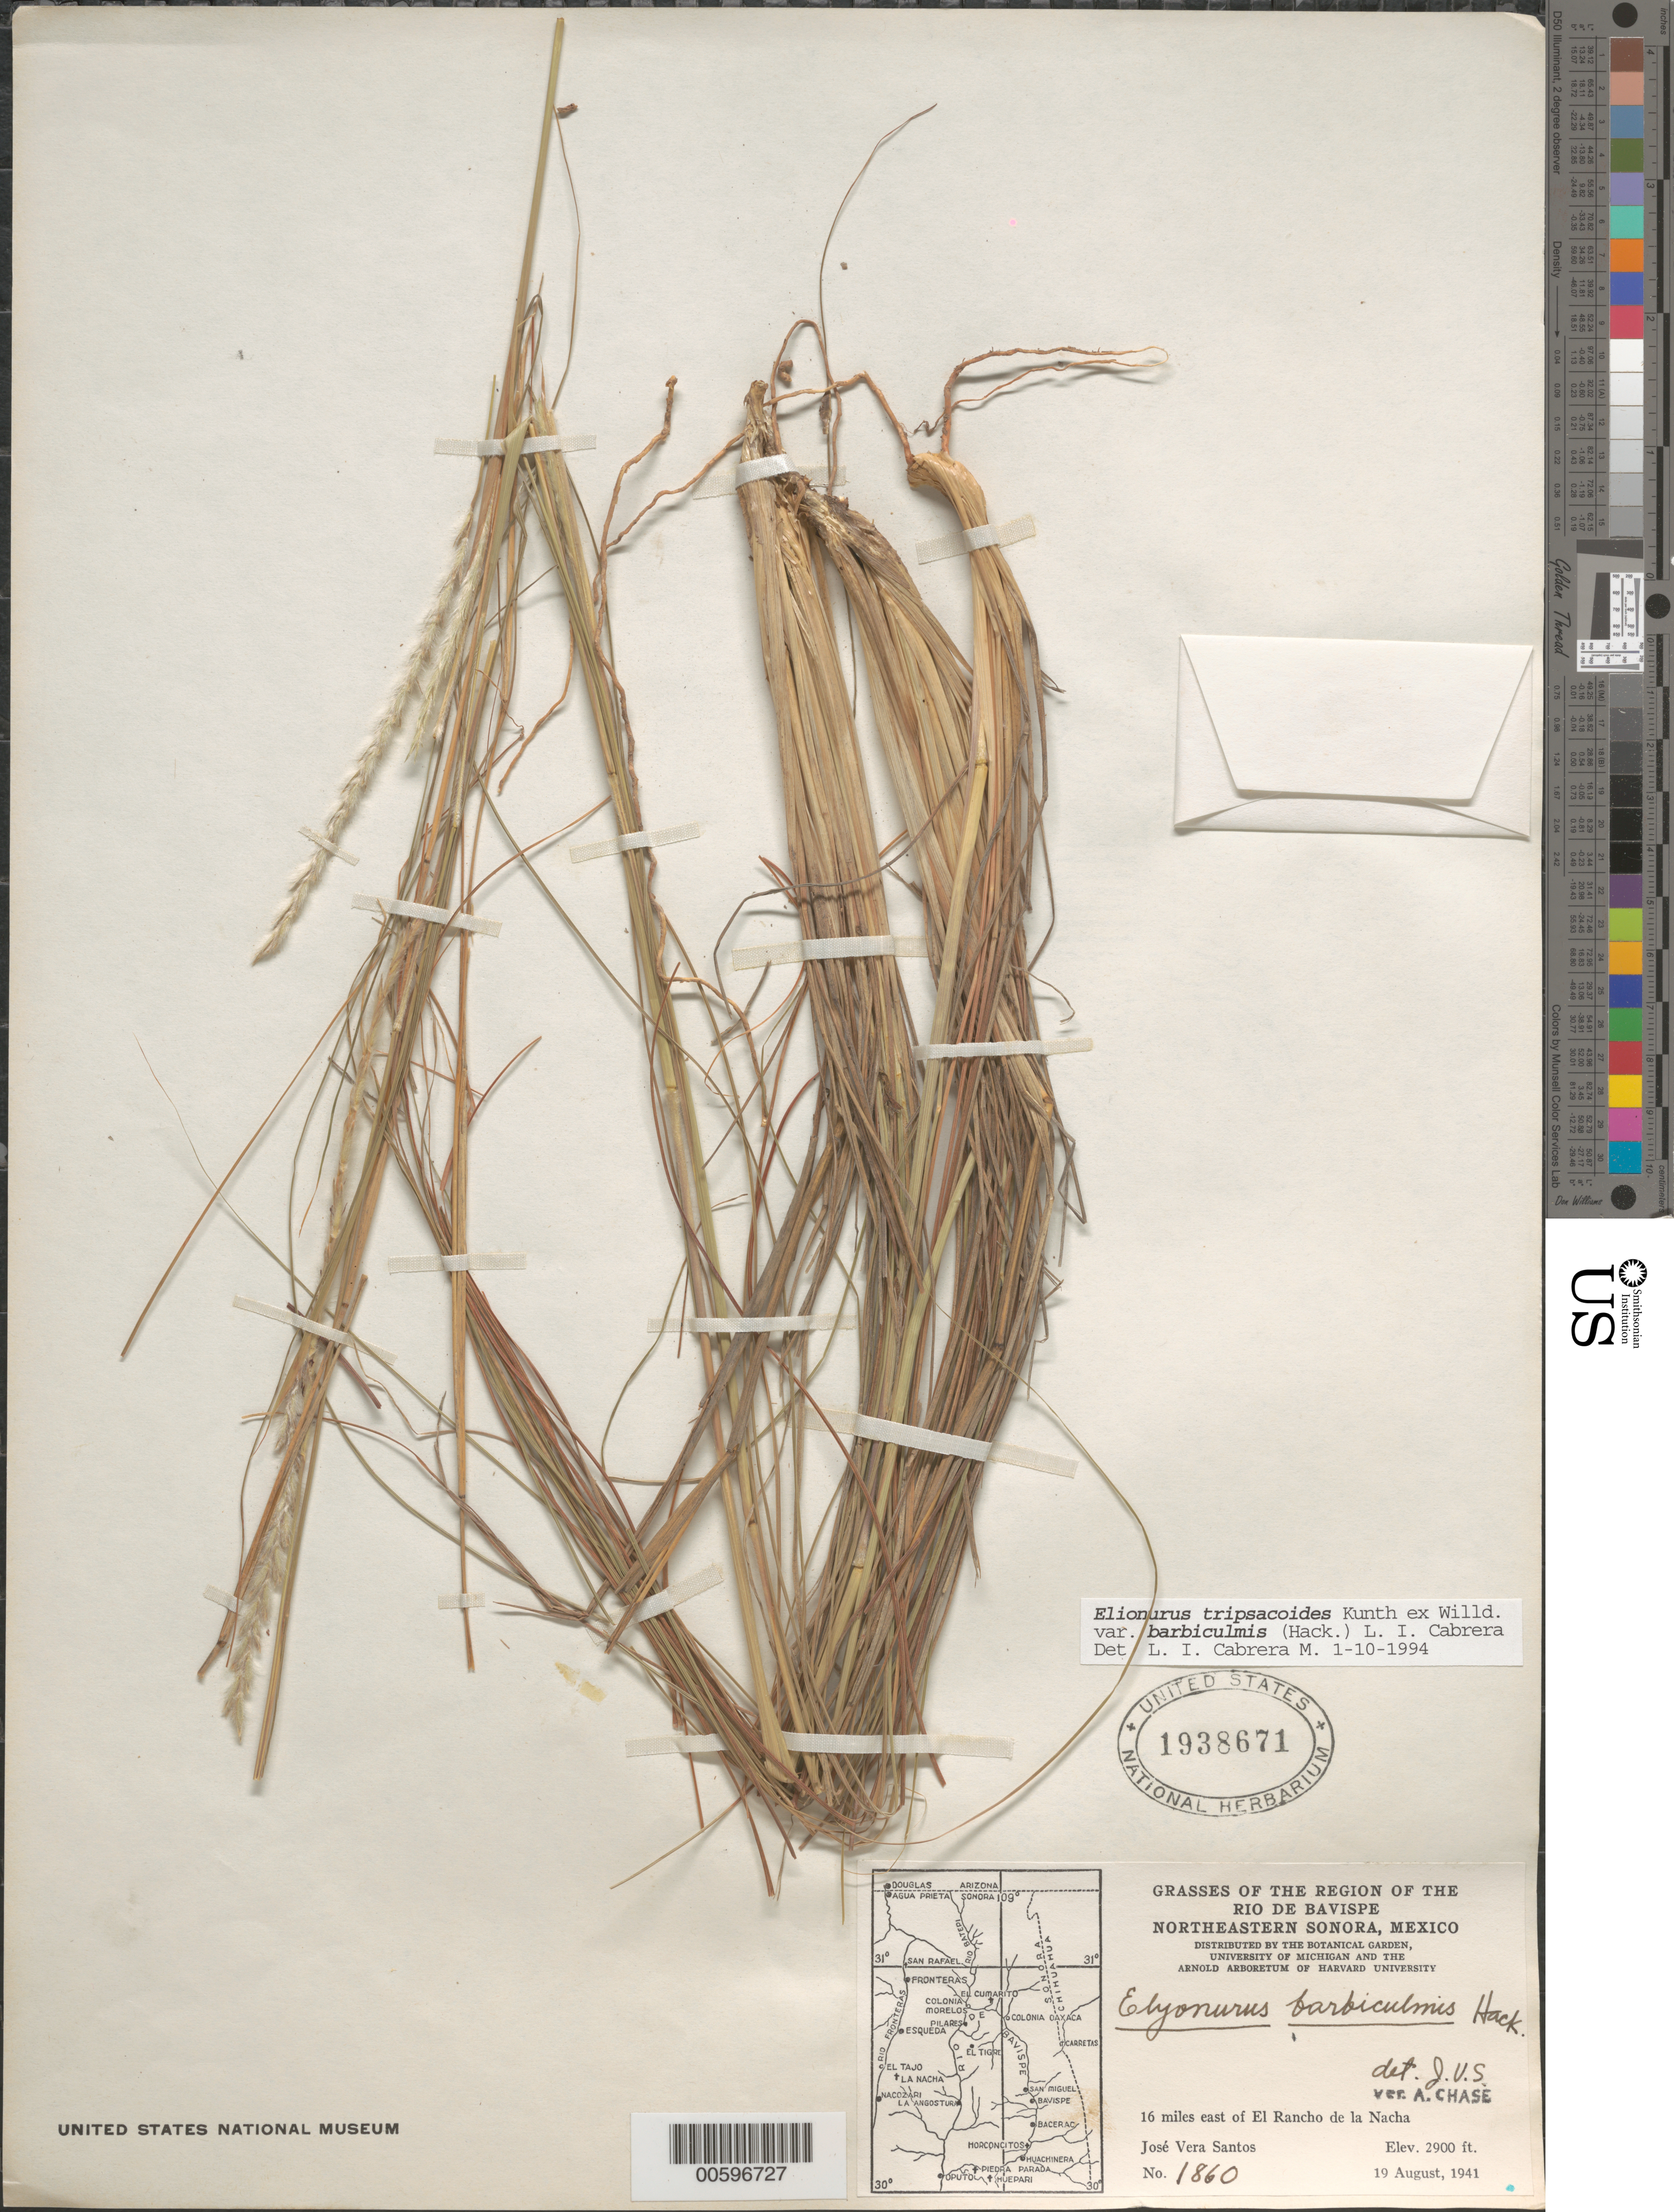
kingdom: Plantae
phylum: Tracheophyta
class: Liliopsida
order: Poales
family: Poaceae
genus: Elionurus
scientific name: Elionurus tripsacoides var. barbiculmis (Hack.) L.I. Cabrera & Dávila, comb. ined.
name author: (Hack.) L.I. Cabrera & Dávila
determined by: Cabrera M., L. I.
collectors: J. V. Santos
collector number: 1860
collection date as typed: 19 Aug 1941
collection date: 1941-08-19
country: Mexico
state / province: Sonora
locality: Rio de Bavispe Northeastern Sonora, 16 mi E of El Rancho de la Nacha.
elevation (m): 884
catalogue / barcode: US 1938671